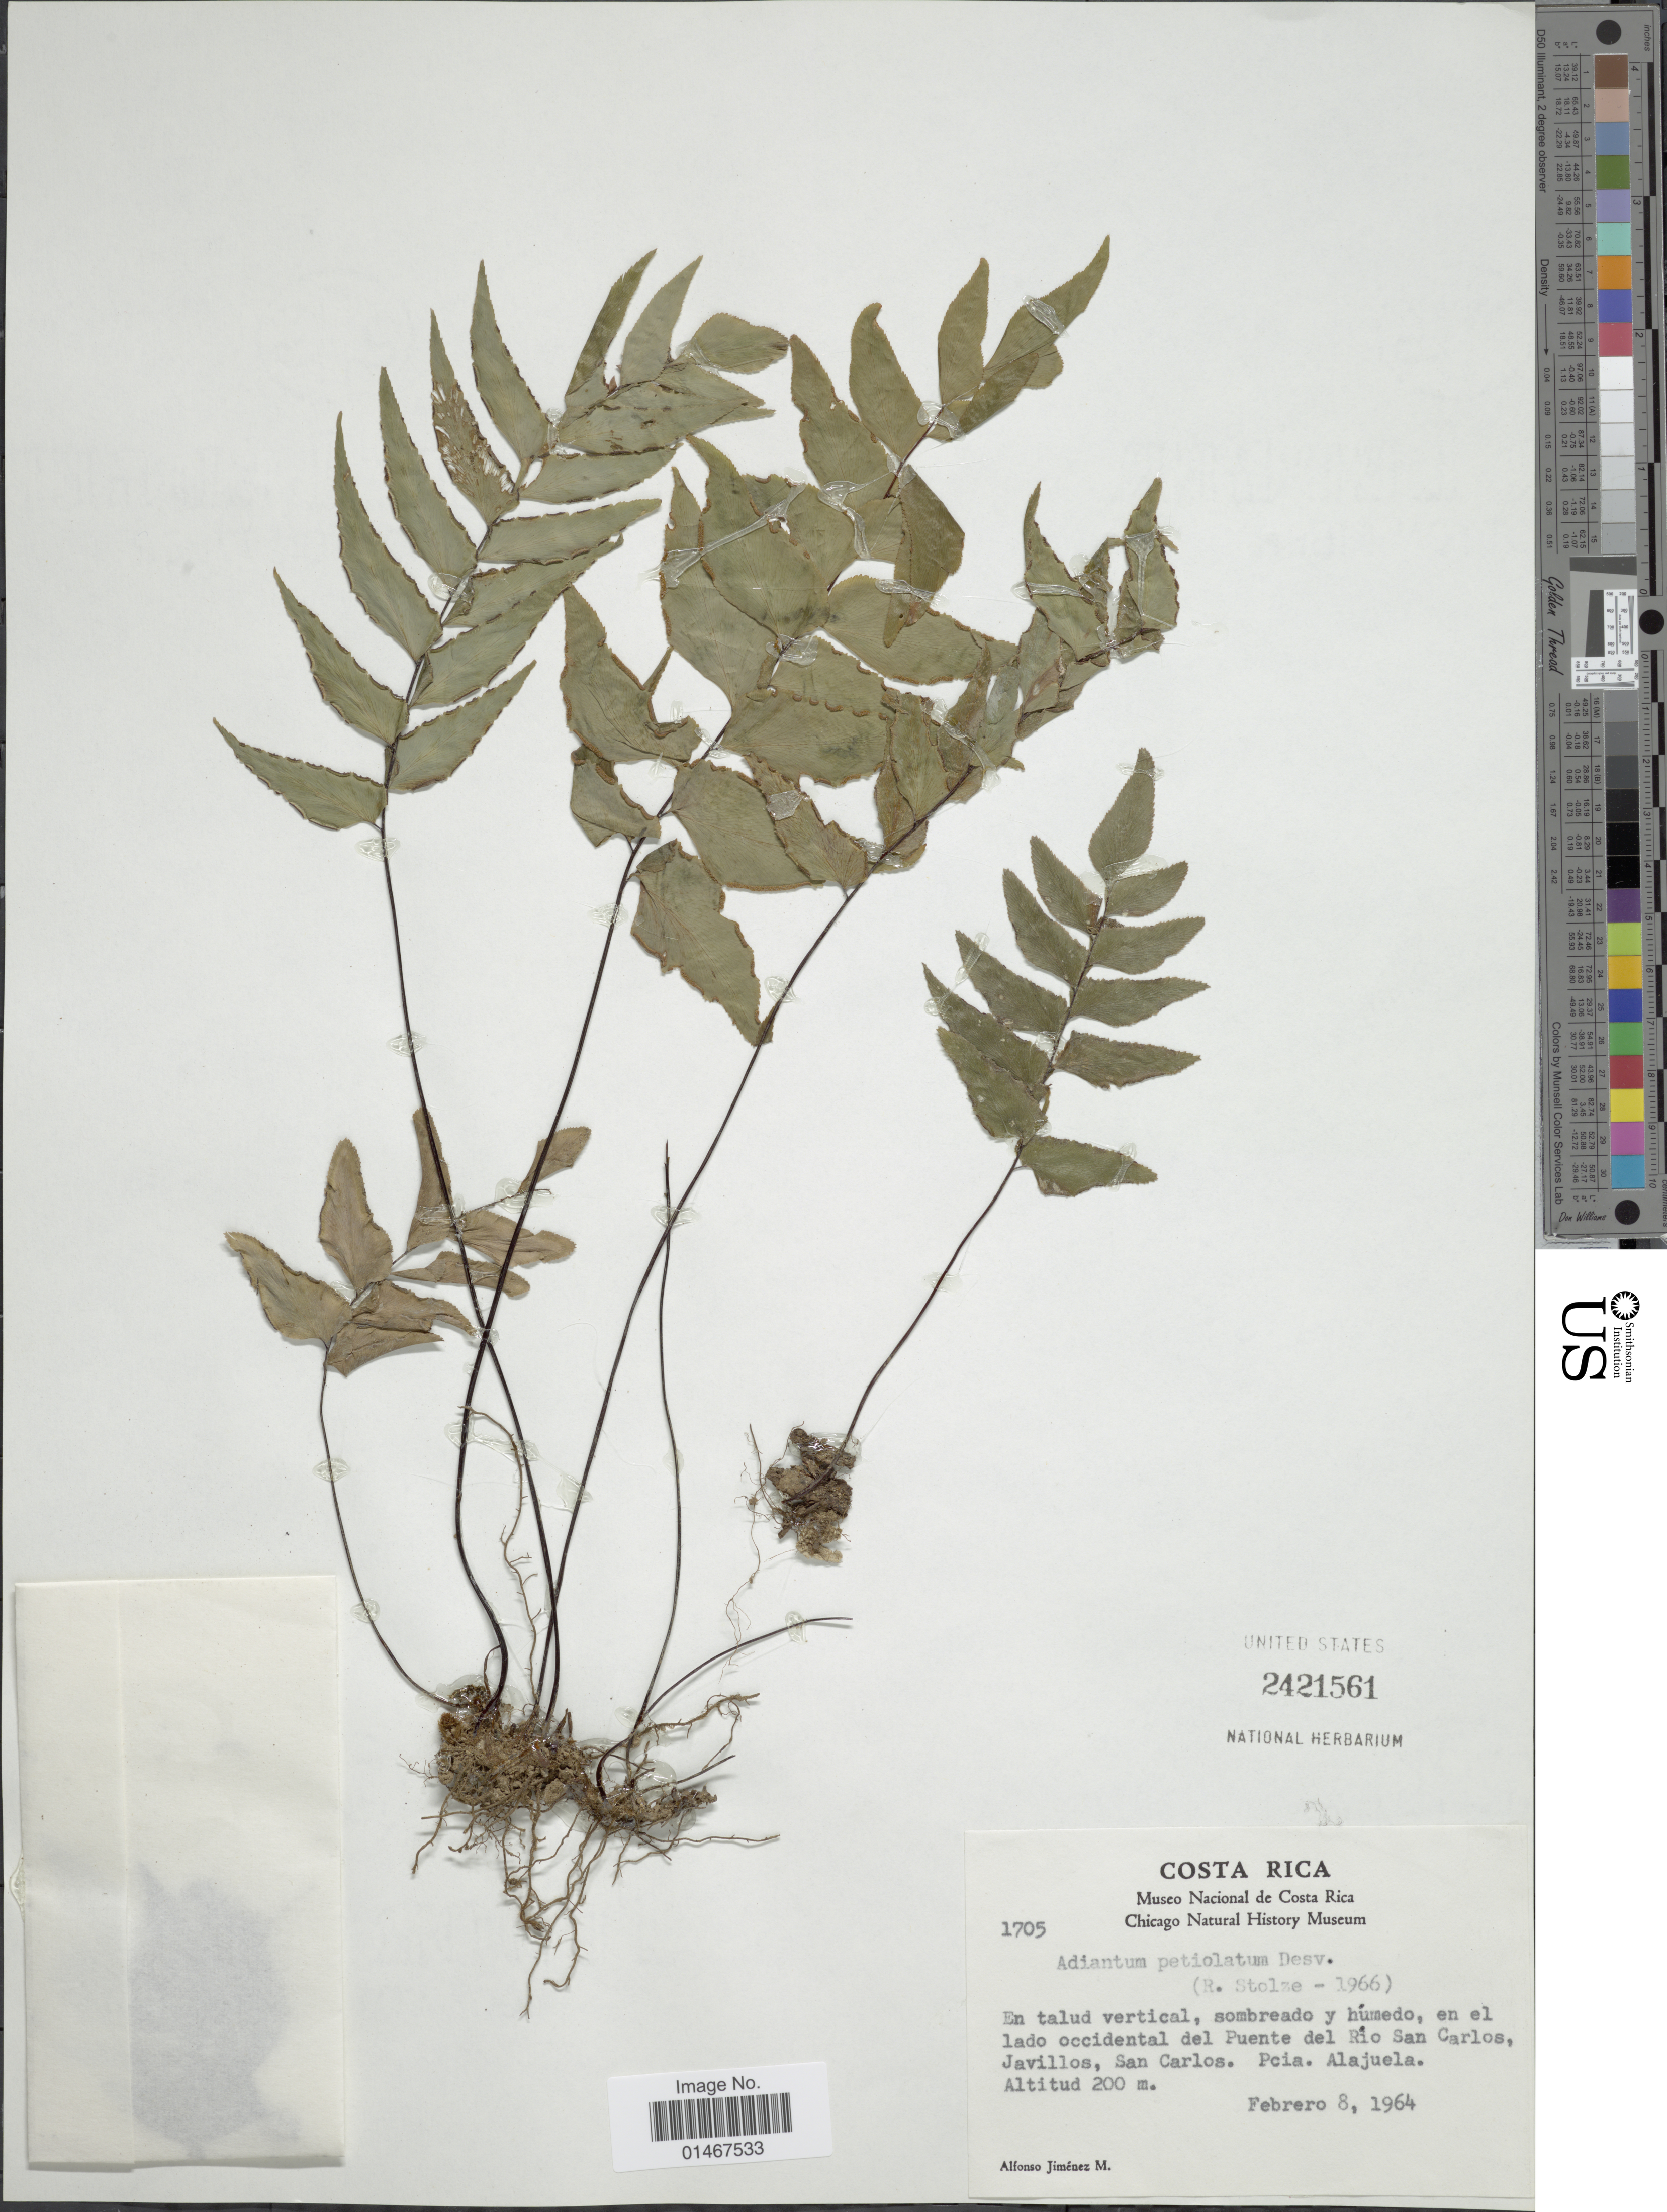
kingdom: Plantae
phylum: Tracheophyta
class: Polypodiopsida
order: Polypodiales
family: Pteridaceae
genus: Adiantum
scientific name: Adiantum petiolatum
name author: Desv.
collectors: A. Jimenez M.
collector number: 1705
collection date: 1964-02-08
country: Costa Rica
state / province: Alajuela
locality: En el lado occidental del Puente del Rio San Carlos, Javillos, San Carlos. Pcia. Alajuela.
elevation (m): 200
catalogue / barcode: US 2421561